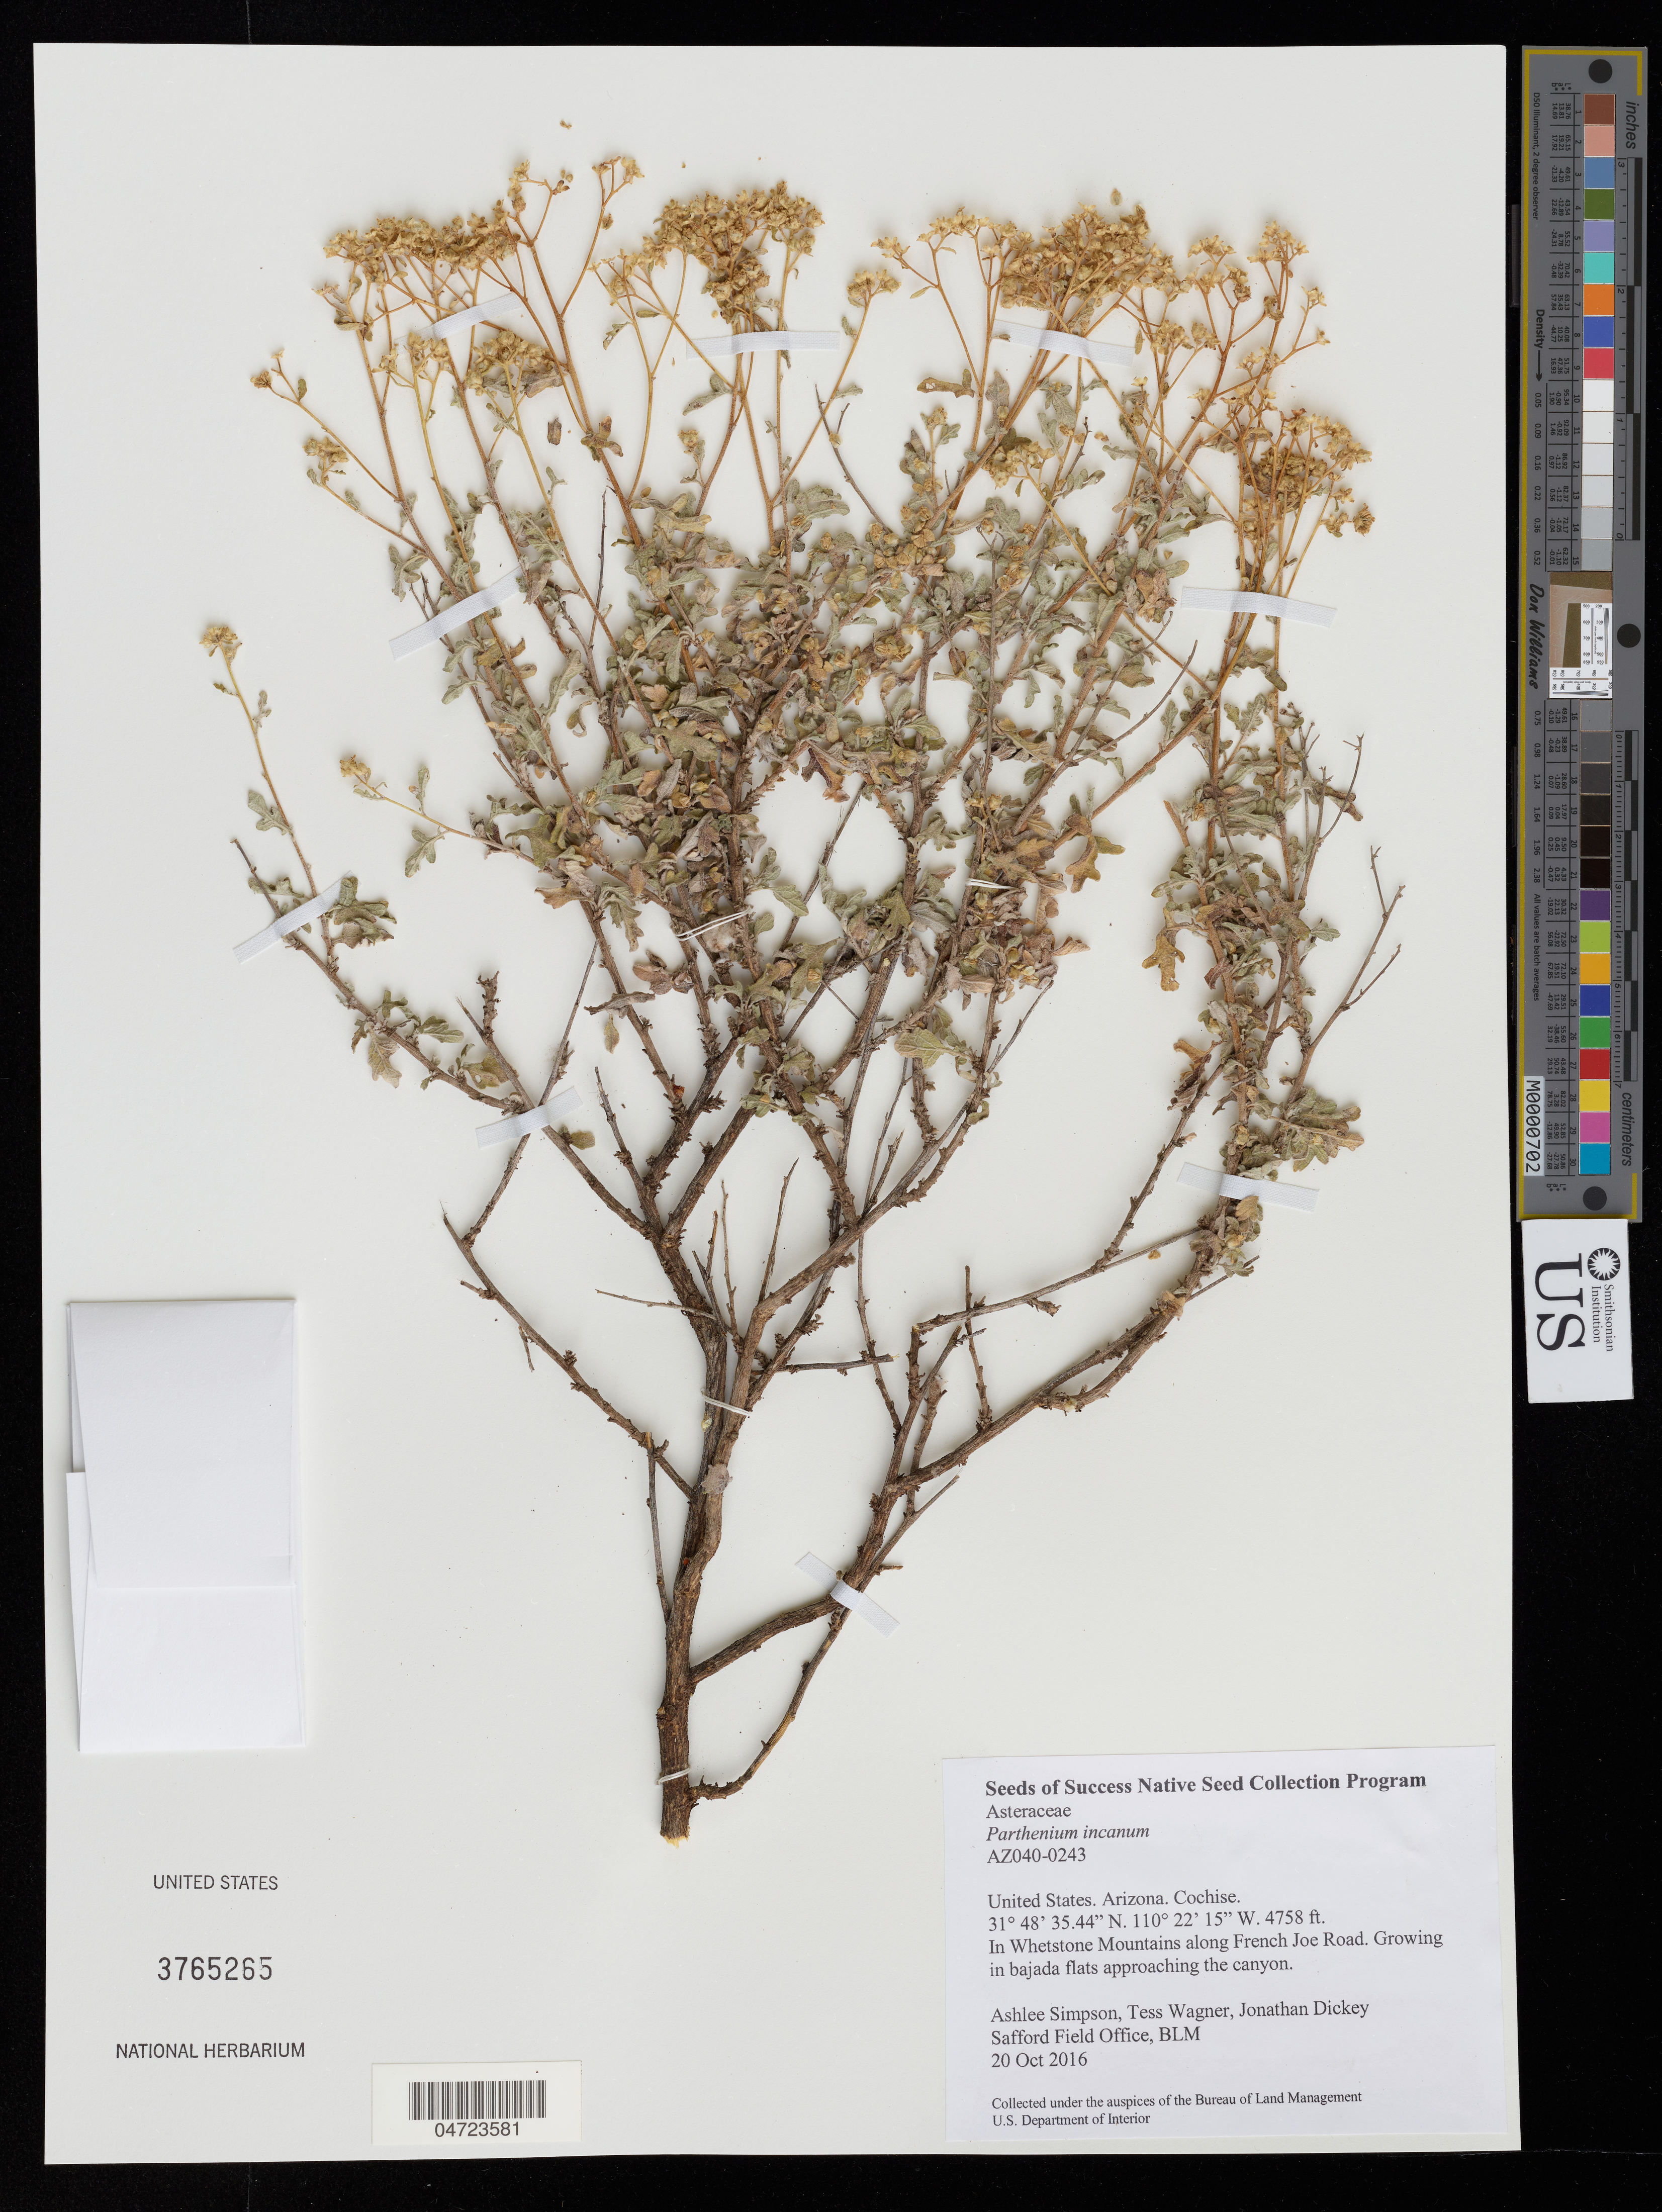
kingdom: Plantae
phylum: Tracheophyta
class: Magnoliopsida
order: Asterales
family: Asteraceae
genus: Parthenium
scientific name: Parthenium incanum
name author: Kunth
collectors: A. Simpson, T. Wagner & J. Dickey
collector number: AZ040-0243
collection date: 2016-10-20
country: United States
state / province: Arizona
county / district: Cochise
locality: Cochise. In Whetstone Mountains along French Joe Road. In bajada flats approaching the canyon.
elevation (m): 1450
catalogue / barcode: US 3765265